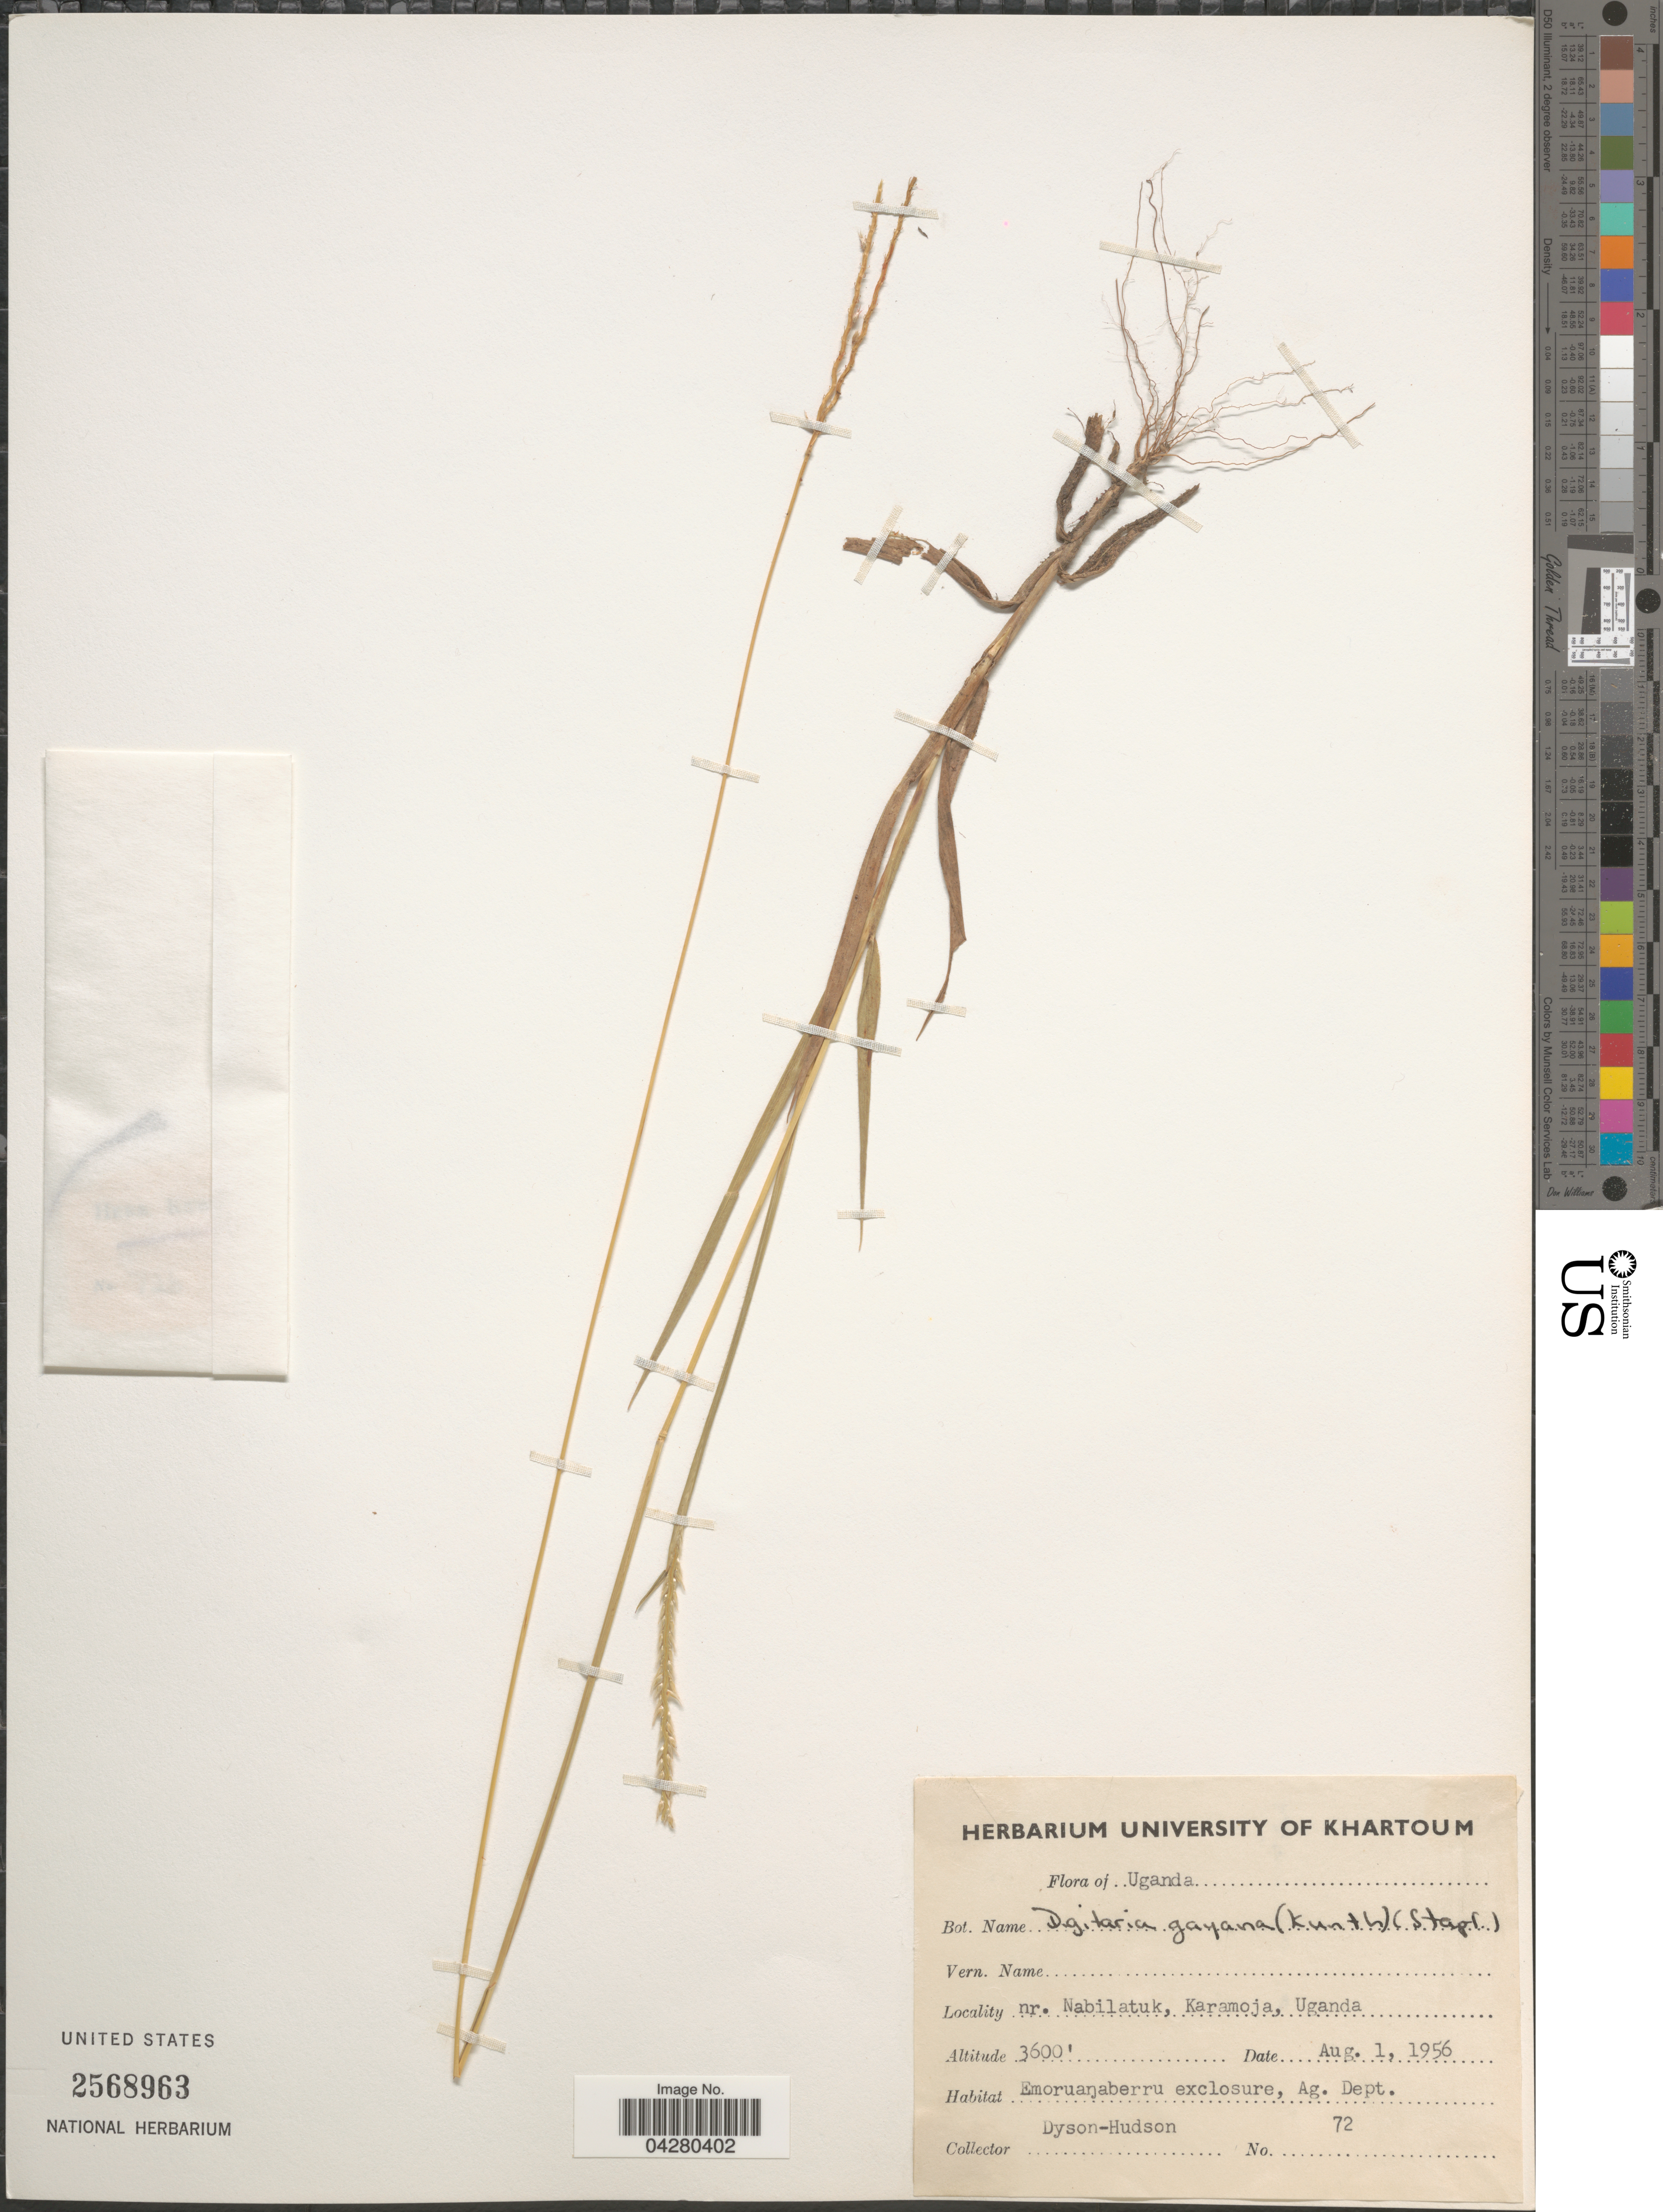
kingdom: Plantae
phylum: Tracheophyta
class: Liliopsida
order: Poales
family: Poaceae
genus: Digitaria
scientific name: Digitaria gayana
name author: (Kunth) Stapf ex A. Chev.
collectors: Dyson-Hudson, --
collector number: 72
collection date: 1956-08-01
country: Uganda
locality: Nr. Nabilatuk, Karamoja.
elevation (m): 1097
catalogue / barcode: US 2568963